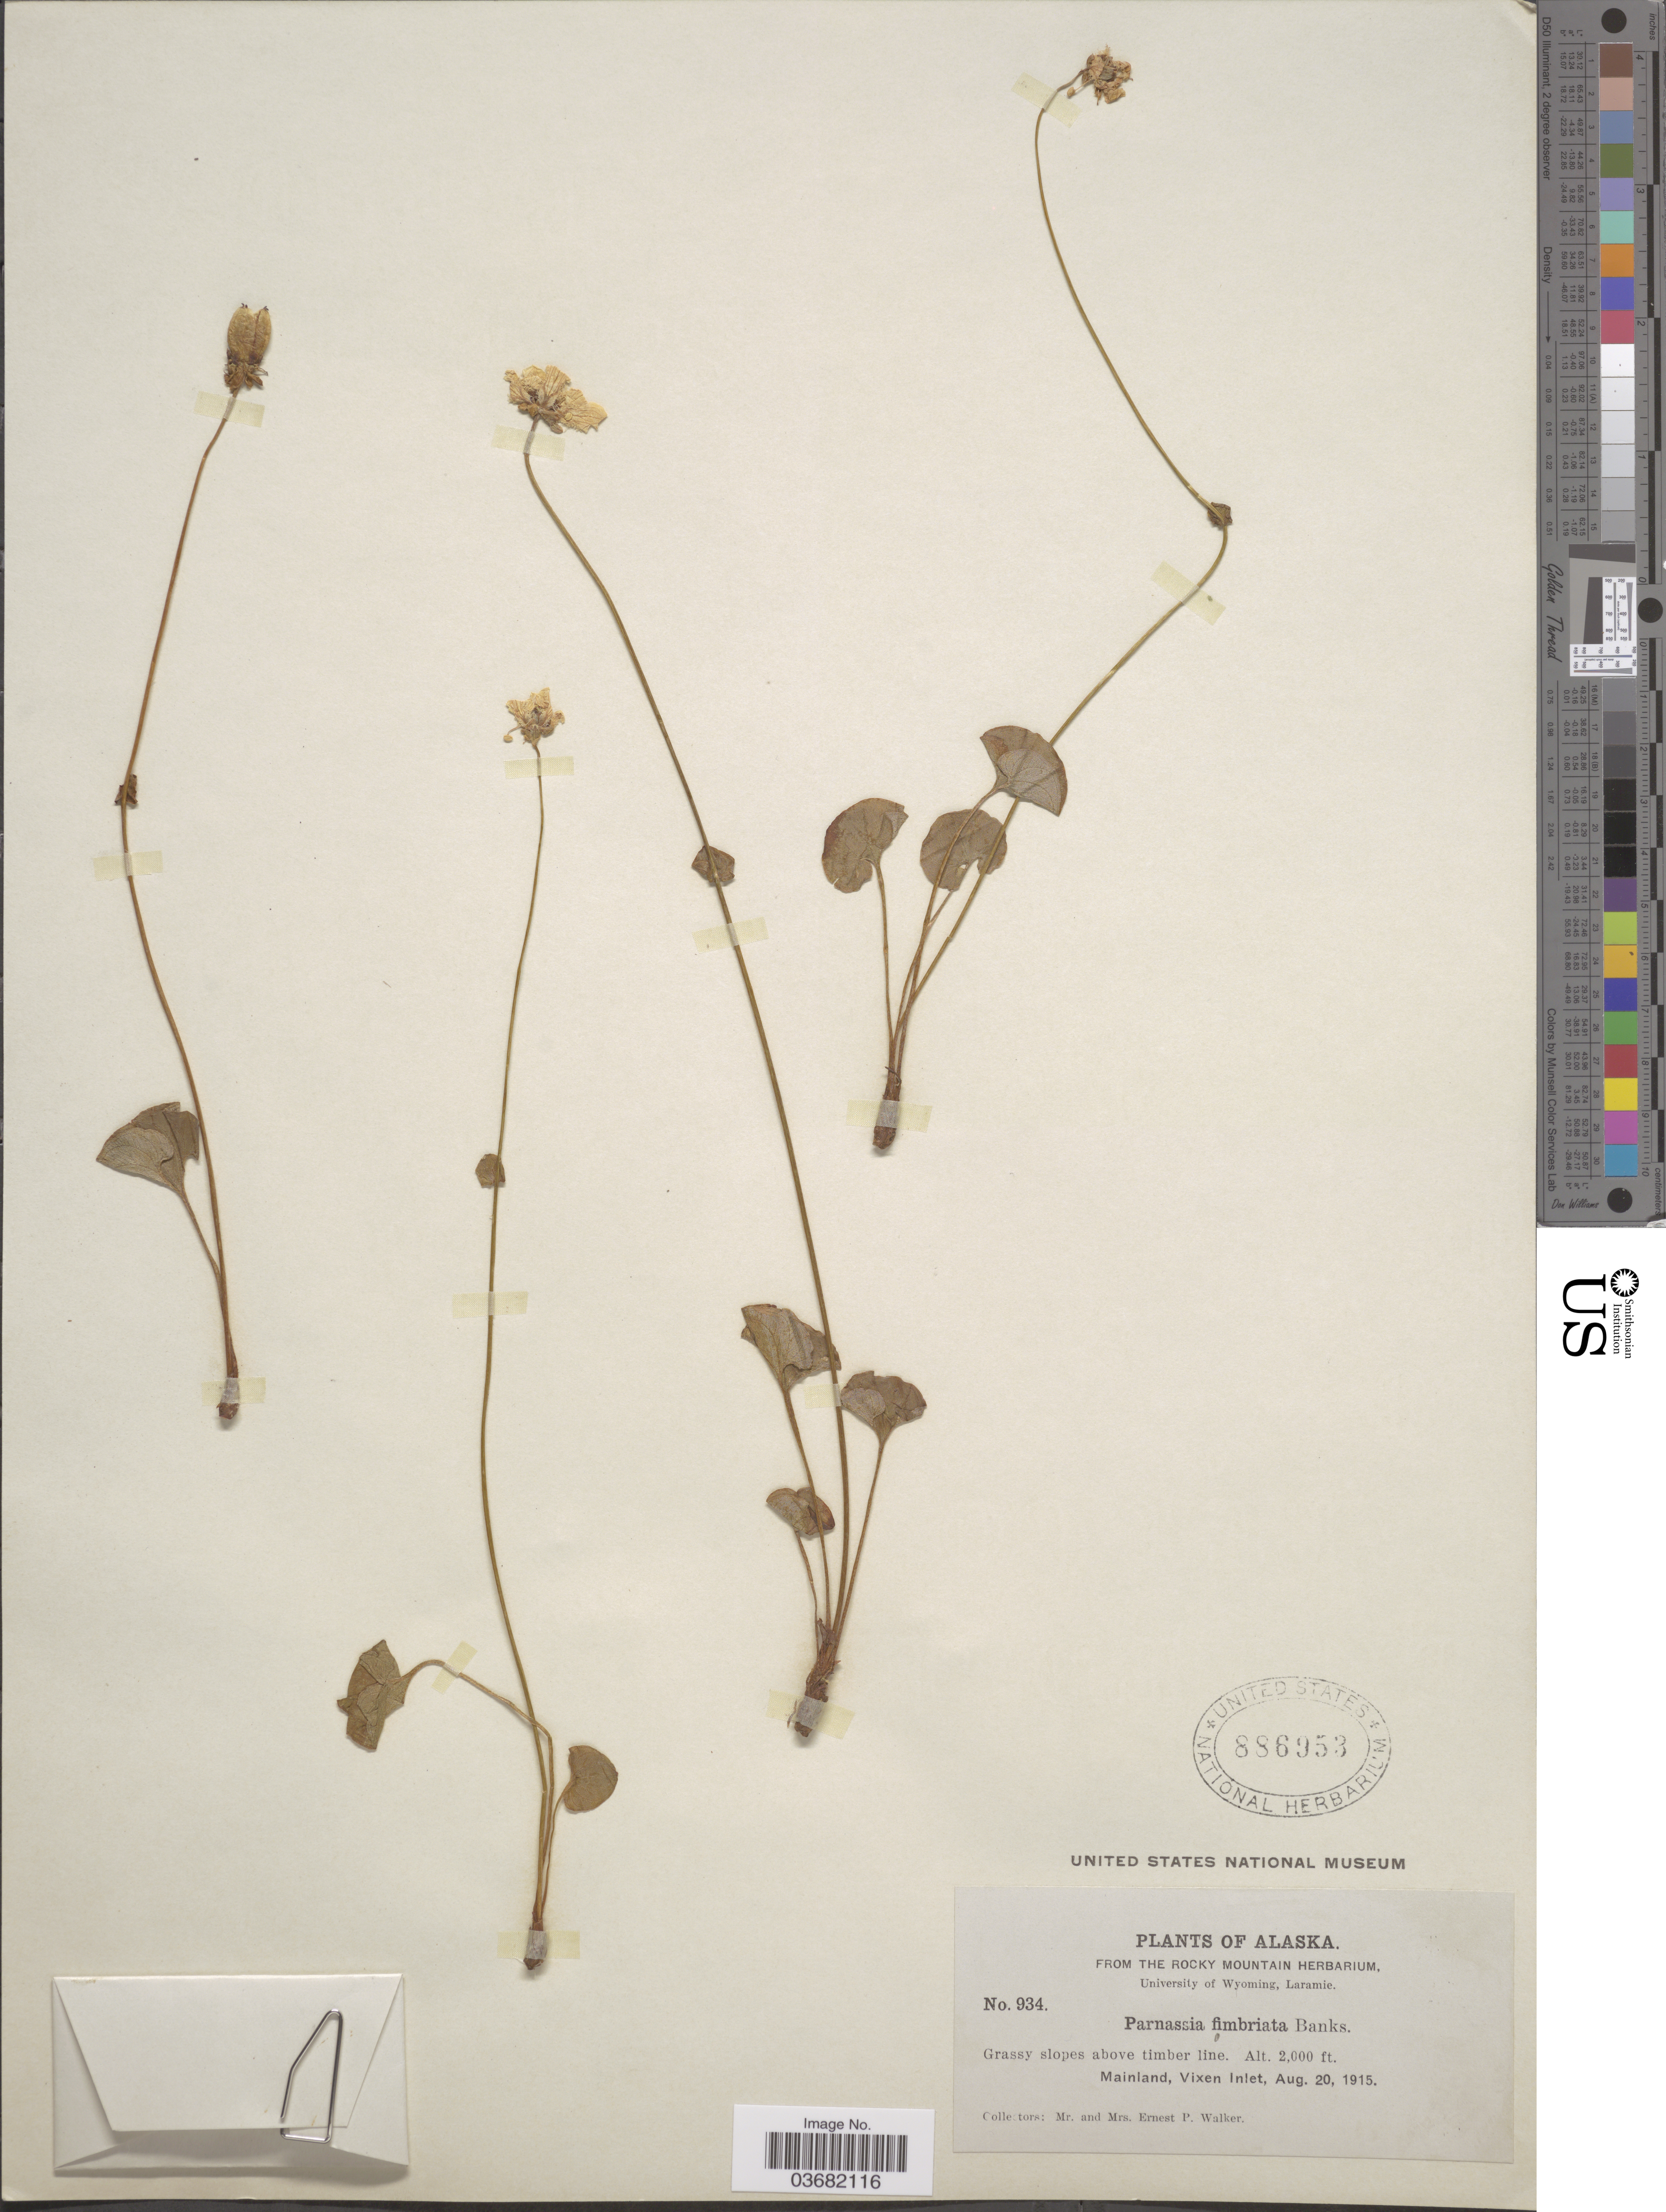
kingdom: Plantae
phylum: Tracheophyta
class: Magnoliopsida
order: Celastrales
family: Parnassiaceae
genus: Parnassia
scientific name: Parnassia fimbriata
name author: K.D. Koenig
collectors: E. P. Walker & E. Walker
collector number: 934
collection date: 1915-08-20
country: United States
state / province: Alaska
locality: Above timber line. Mainland, Vixen Inlet.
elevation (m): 610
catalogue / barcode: US 886953